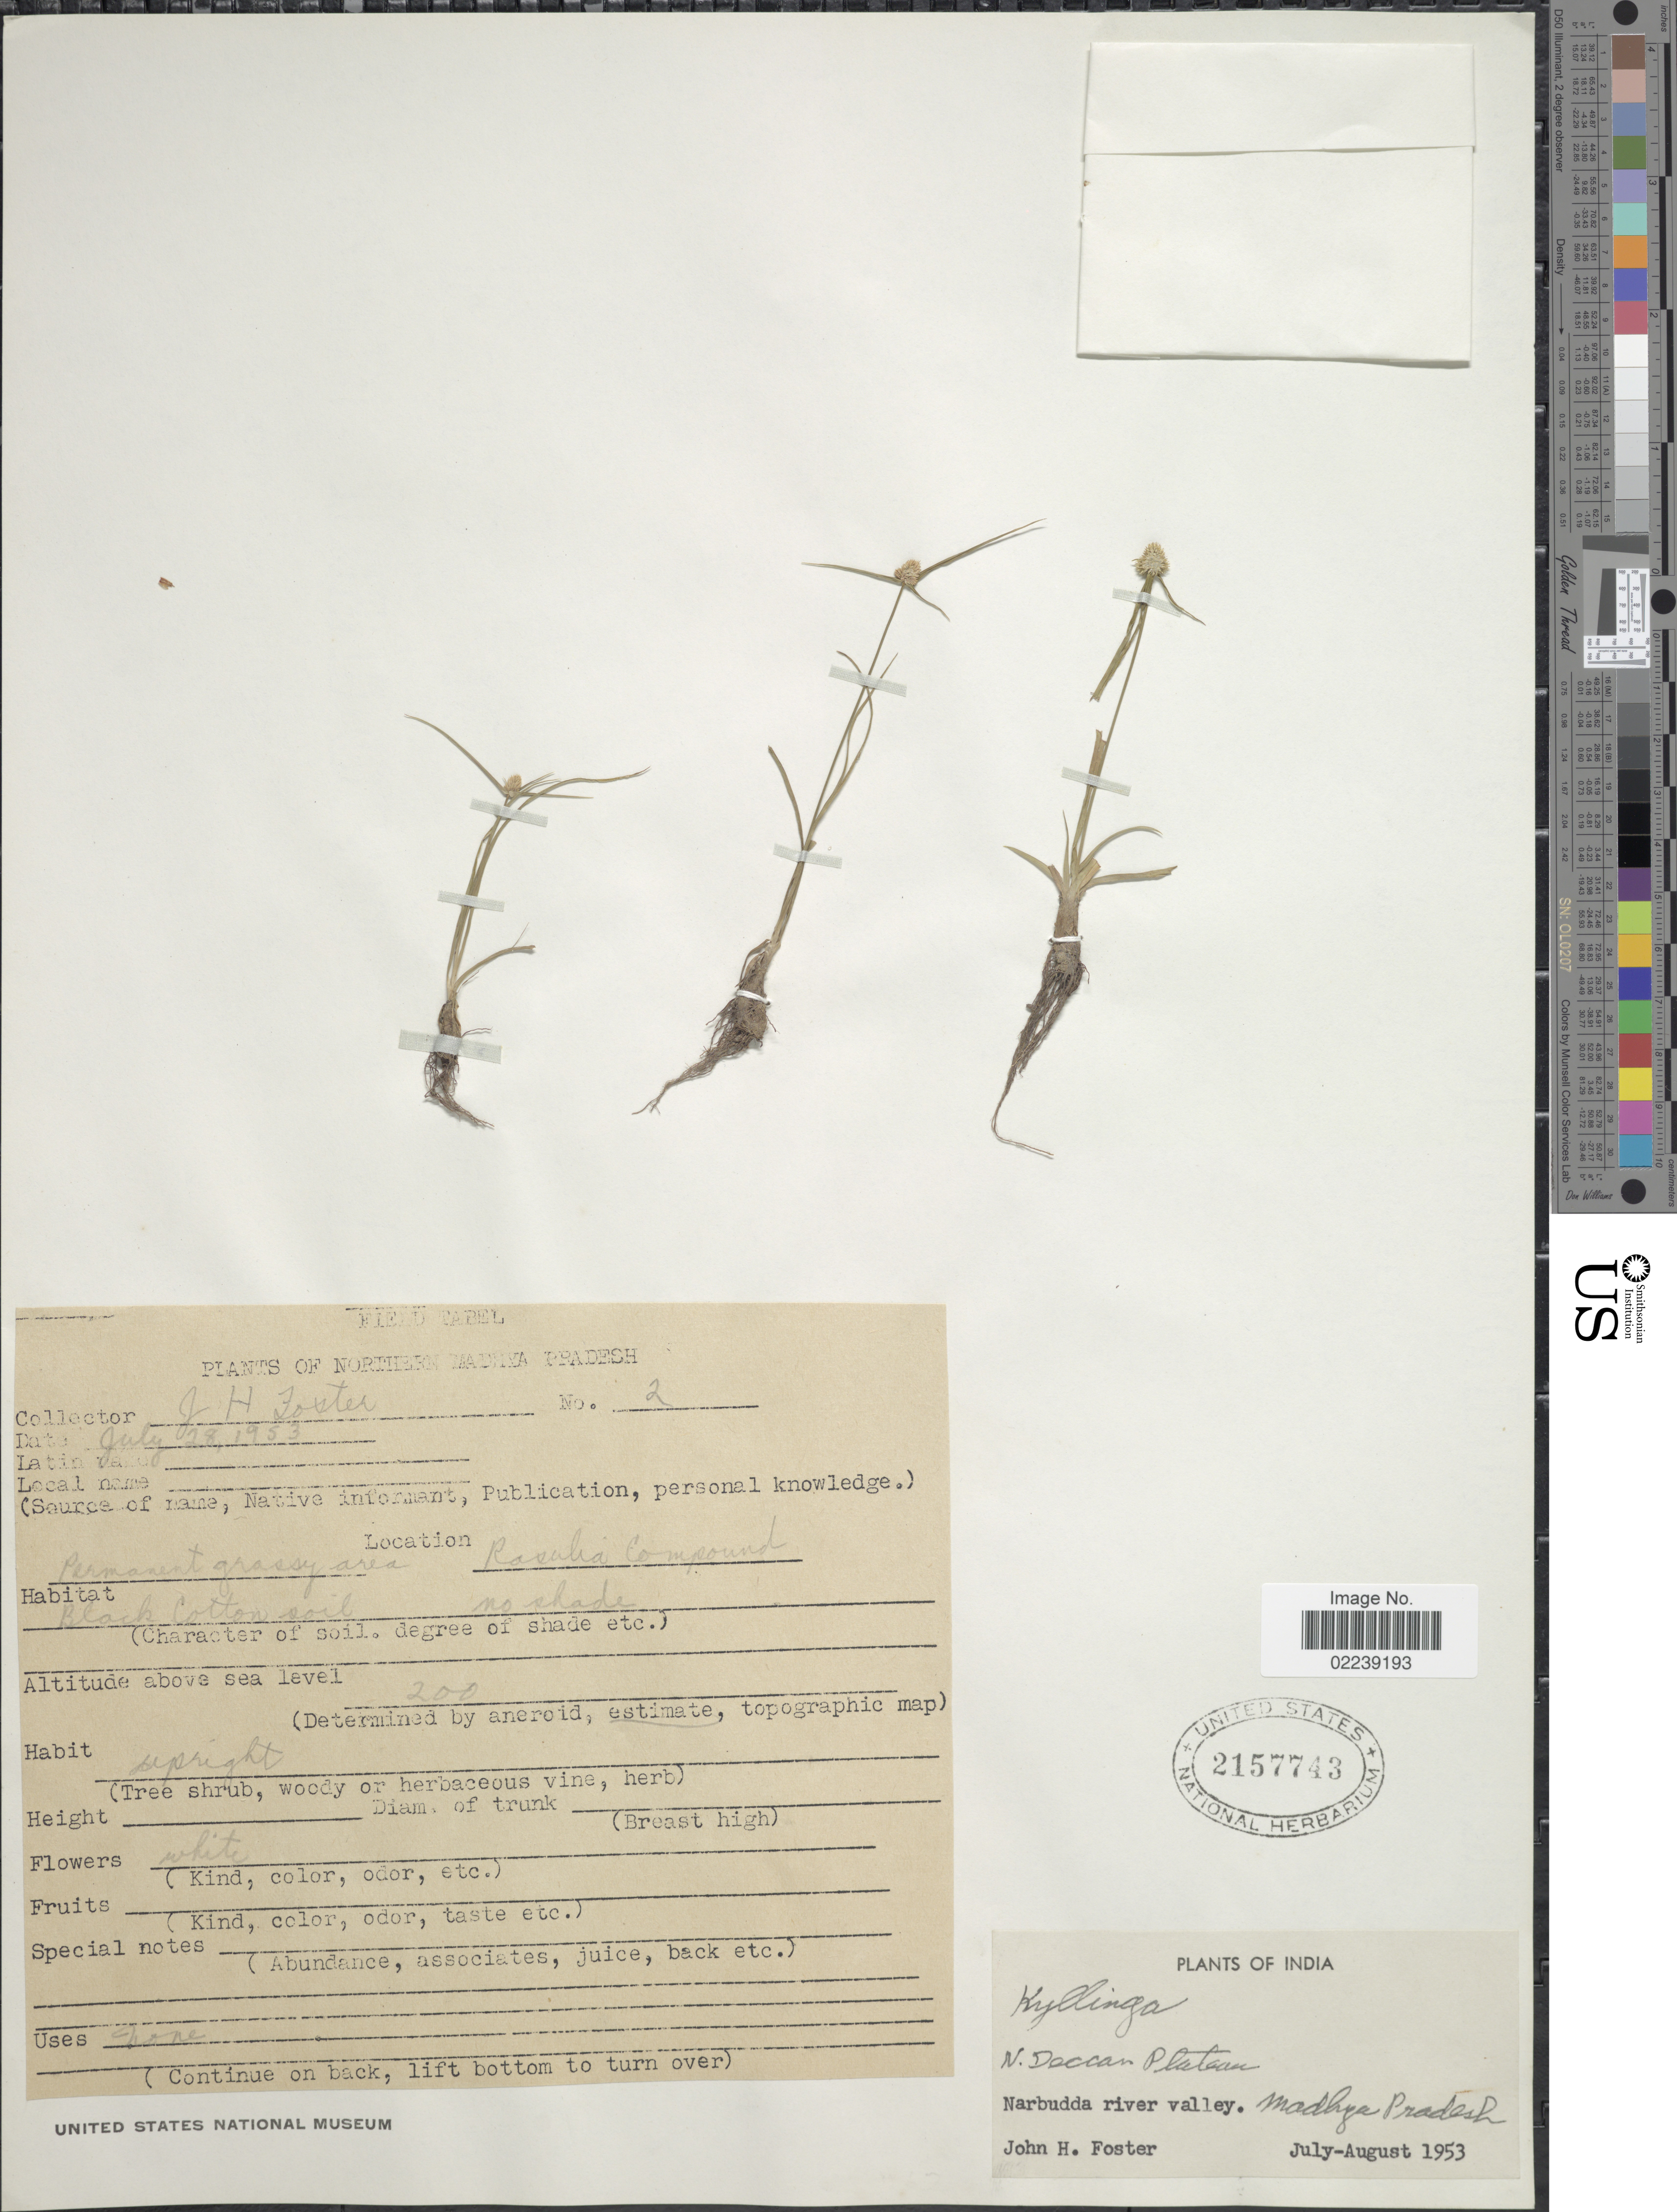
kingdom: Plantae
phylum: Tracheophyta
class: Liliopsida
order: Poales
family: Cyperaceae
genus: Cyperus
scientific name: Cyperus tenuifolius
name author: (Steud.) Dandy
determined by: Strong, M. T., (US), Smithsonian Institution - National Museum of Natural History (UNITED STATES)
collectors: J. Foster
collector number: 2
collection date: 1953-07-28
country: India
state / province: Madhya Pradesh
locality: Northern Madhya Pradesh, Rasulia Compound. N. Deccan Plateau. Narbudda river valley.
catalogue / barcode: US 2157743